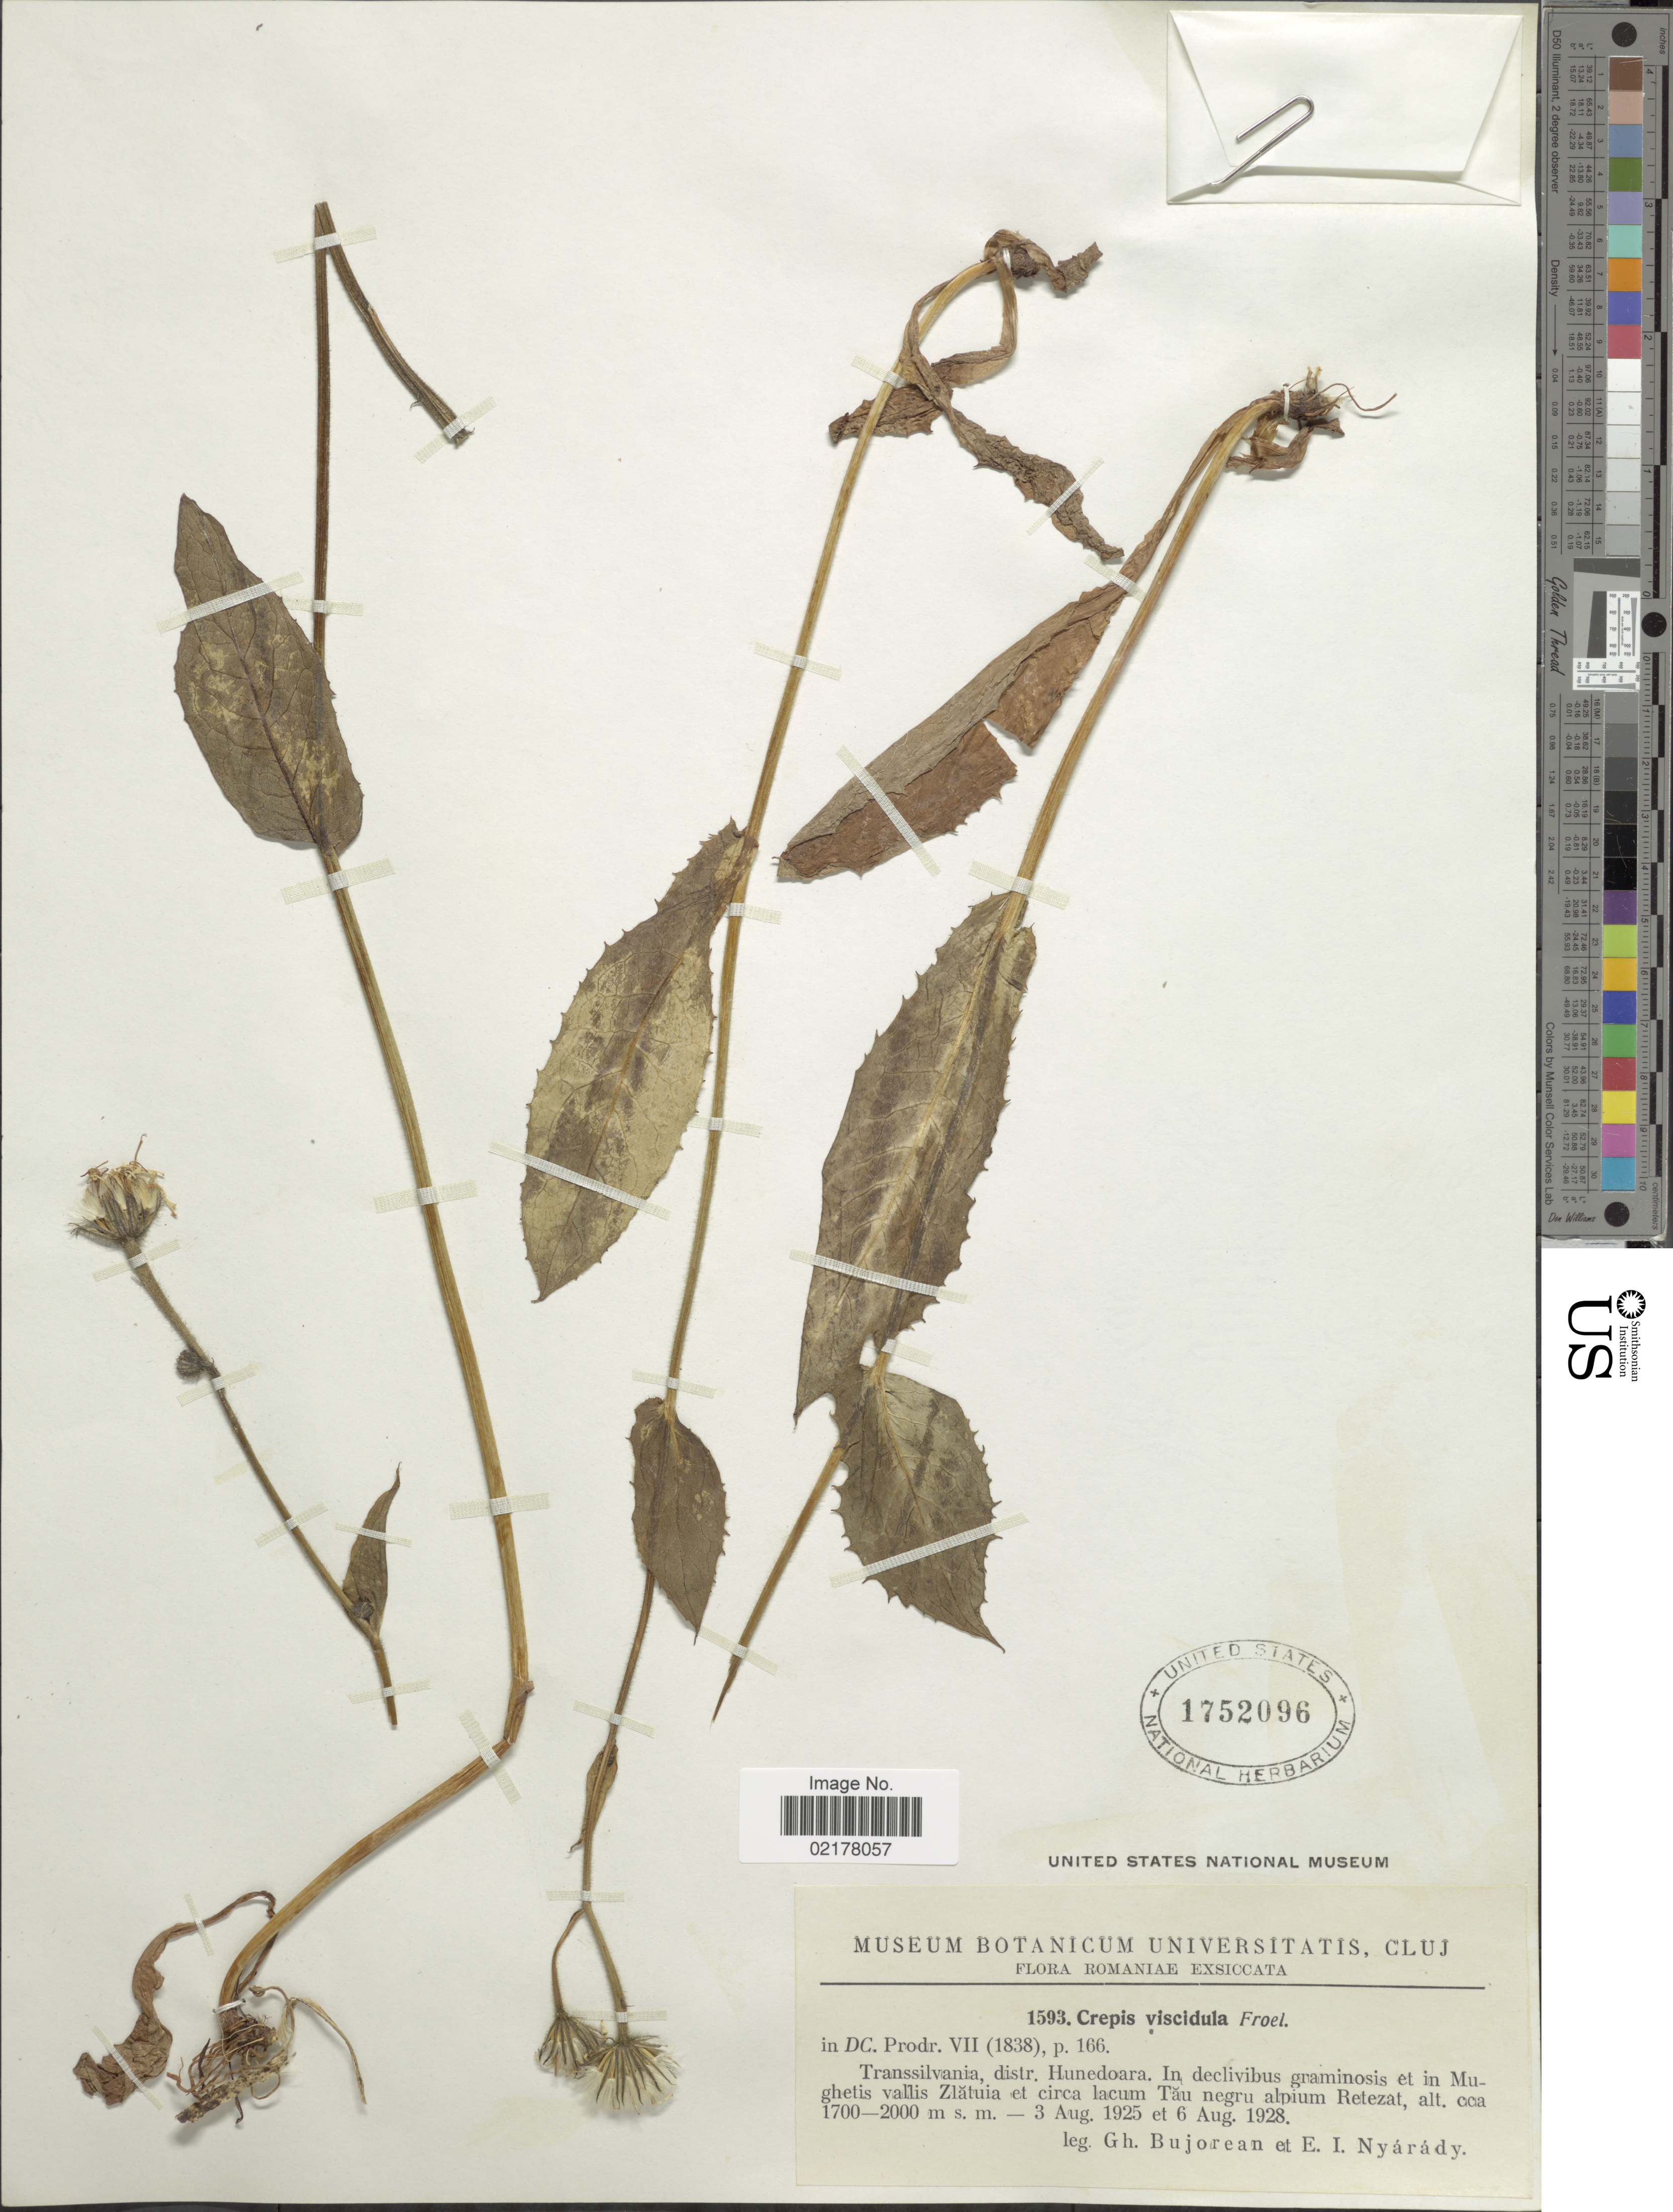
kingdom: Plantae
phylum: Tracheophyta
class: Magnoliopsida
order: Asterales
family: Asteraceae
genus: Crepis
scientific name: Crepis viscidula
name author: Froel.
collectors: G. Bujorean & E. Nyárády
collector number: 1593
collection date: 1925-08-03/1928-08-06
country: Romania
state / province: Hunedoara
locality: Munghetis vallis Zlatuia et circa lacum Tau negru alpium Retezat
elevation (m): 1700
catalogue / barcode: US 1752096